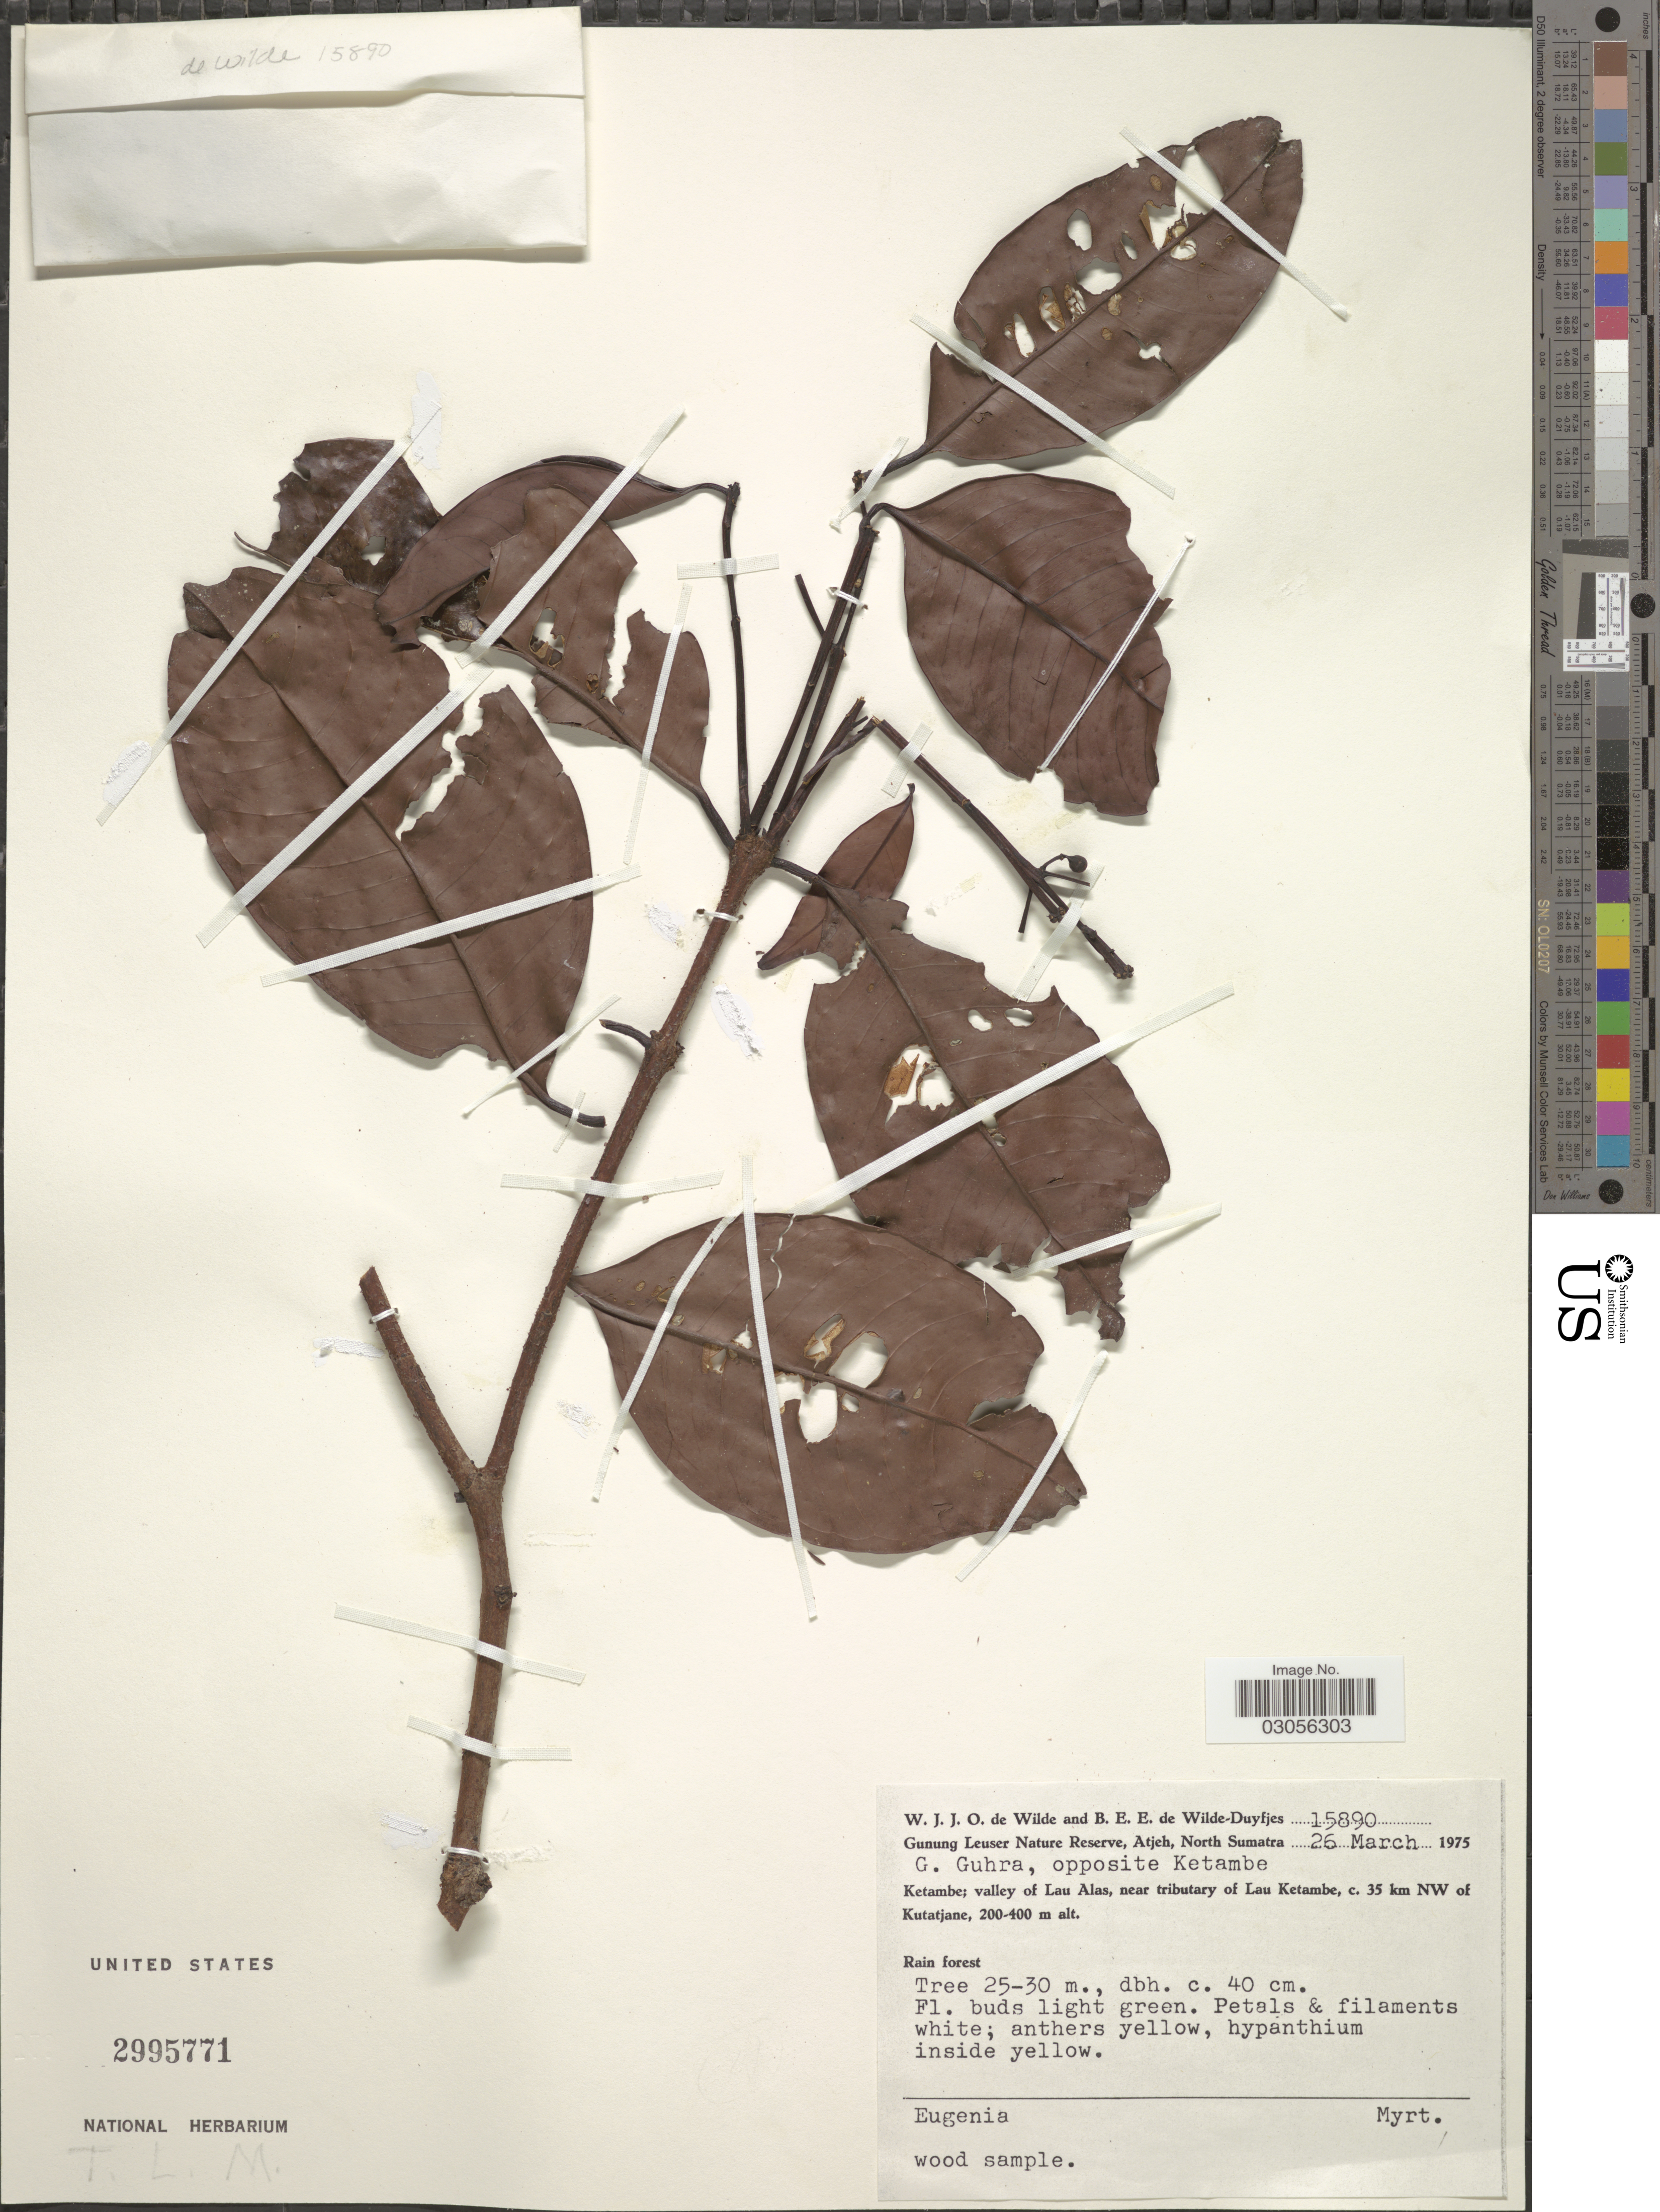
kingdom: Plantae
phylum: Tracheophyta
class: Magnoliopsida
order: Myrtales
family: Myrtaceae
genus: Syzygium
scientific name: Syzygium sp.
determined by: Strong, M. T., (US), Smithsonian Institution - National Museum of Natural History (UNITED STATES)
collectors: W. J. de Wilde & B. E. de Wilde-Duyfjes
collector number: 15890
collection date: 1975-03-26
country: Indonesia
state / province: Sumatra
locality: Gunung Leuser Nature Reserve, Atjeh, North Sumatra. G. Guhra, opposite Ketambe. Ketambe; valley of Lau Alas, near tributary of Lau Ketambe, c. 35 km NW of Kutatjane.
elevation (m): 200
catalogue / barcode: US 2995771